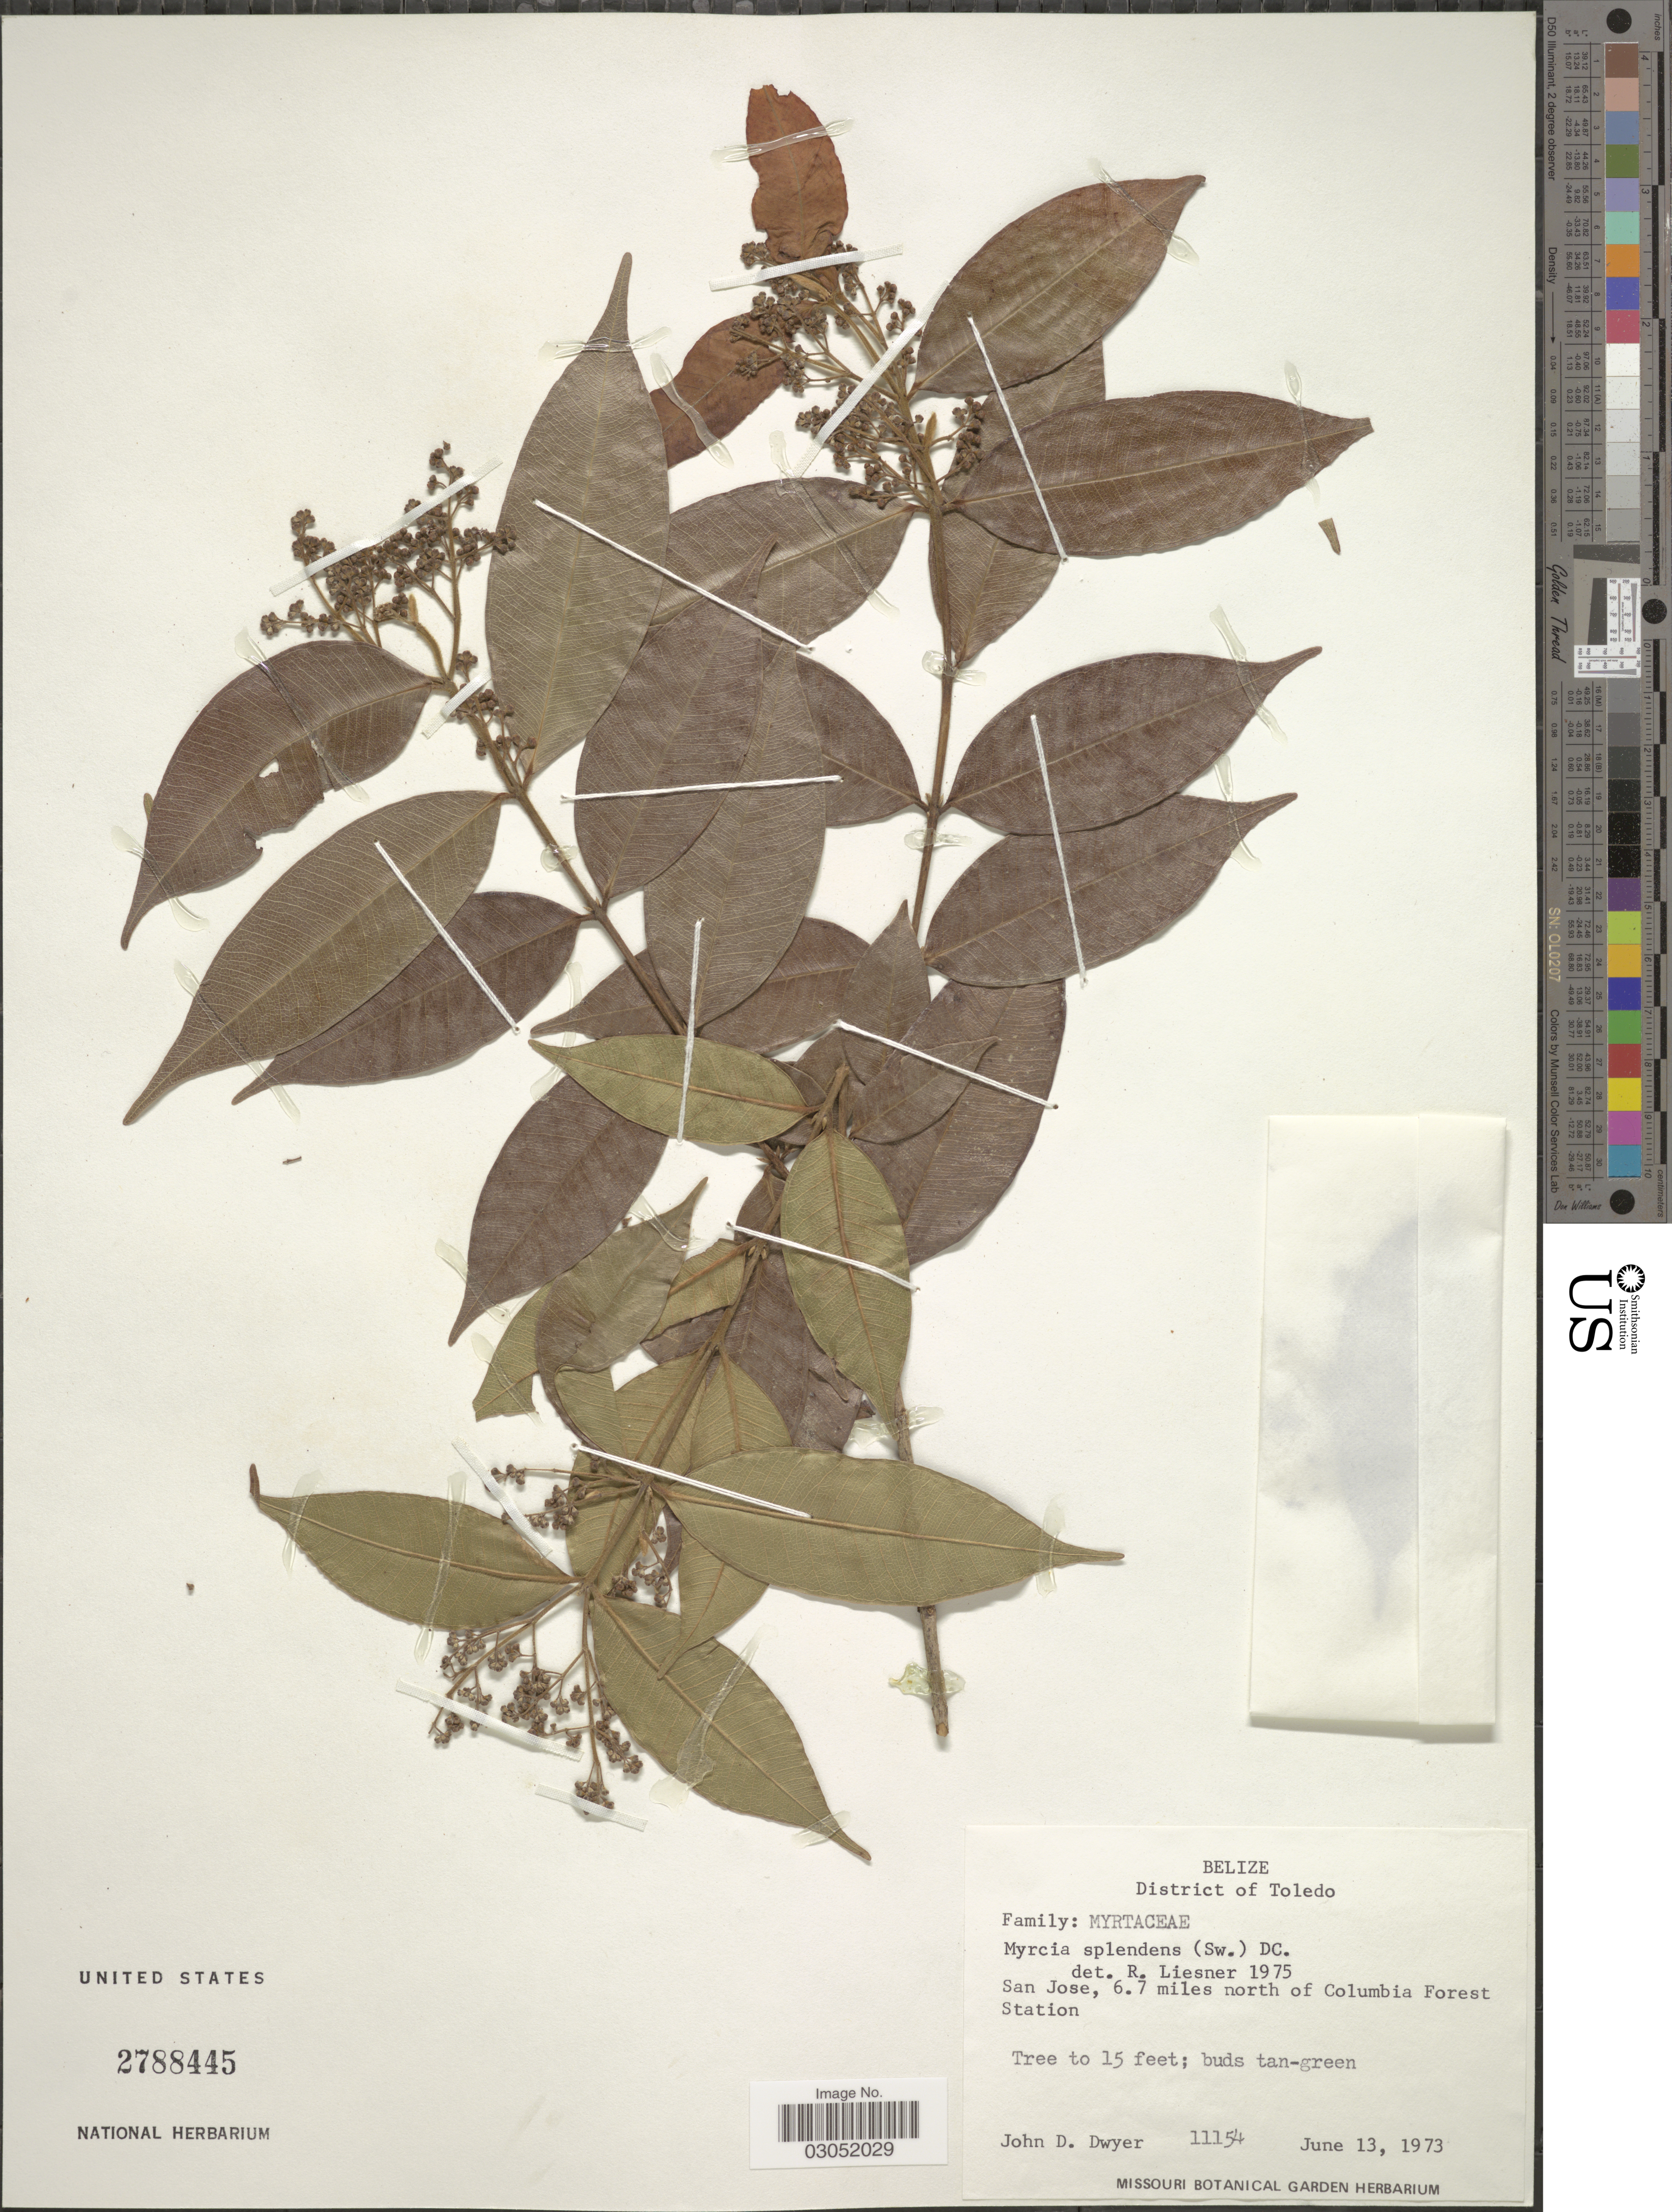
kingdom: Plantae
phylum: Tracheophyta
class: Magnoliopsida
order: Myrtales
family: Myrtaceae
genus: Myrcia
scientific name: Myrcia splendens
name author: (Sw.) DC.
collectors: J. D. Dwyer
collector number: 11154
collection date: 1973-06-13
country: Belize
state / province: Toledo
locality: District of Toledo. San Jose, 6.7 miles north of Columbia Forest Station.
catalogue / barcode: US 2788445